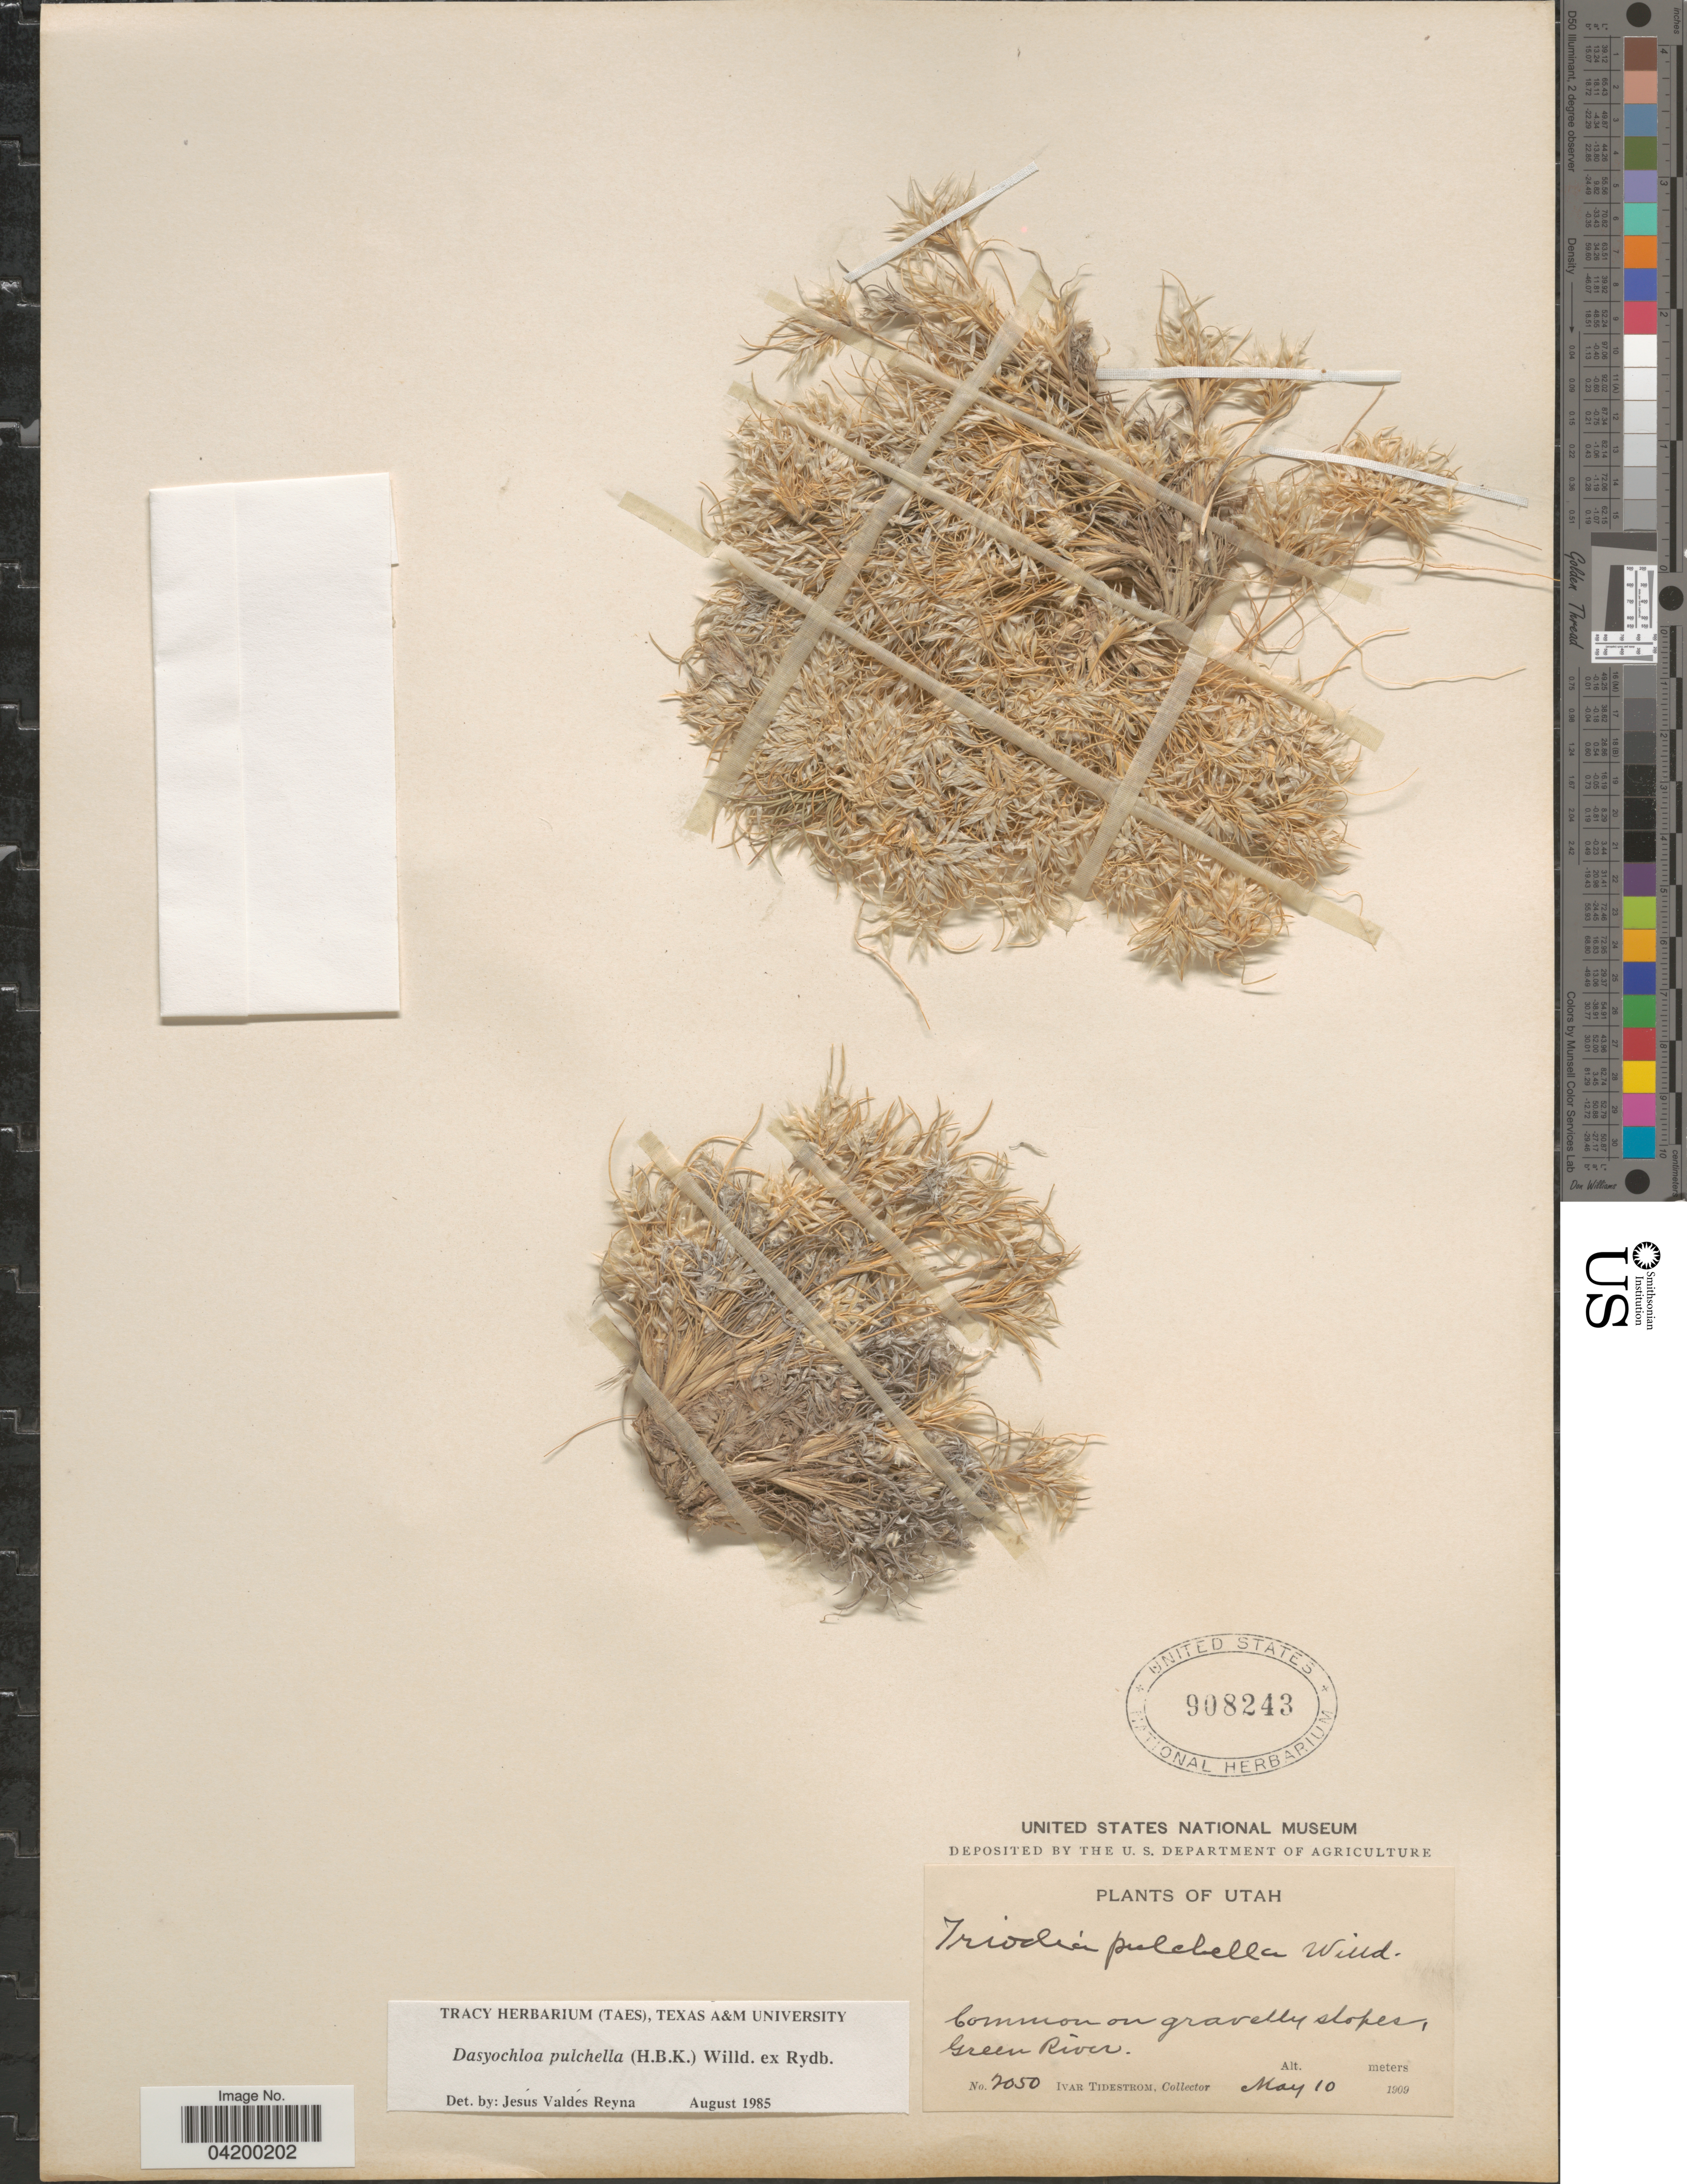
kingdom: Plantae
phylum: Tracheophyta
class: Liliopsida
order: Poales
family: Poaceae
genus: Dasyochloa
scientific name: Dasyochloa pulchella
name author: (Kunth) Willd. ex Rydb.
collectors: I. F. Tidestrom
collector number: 2050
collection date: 1909-05-10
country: United States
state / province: Utah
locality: Common on gravelly slopes Green River.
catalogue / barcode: US 908243